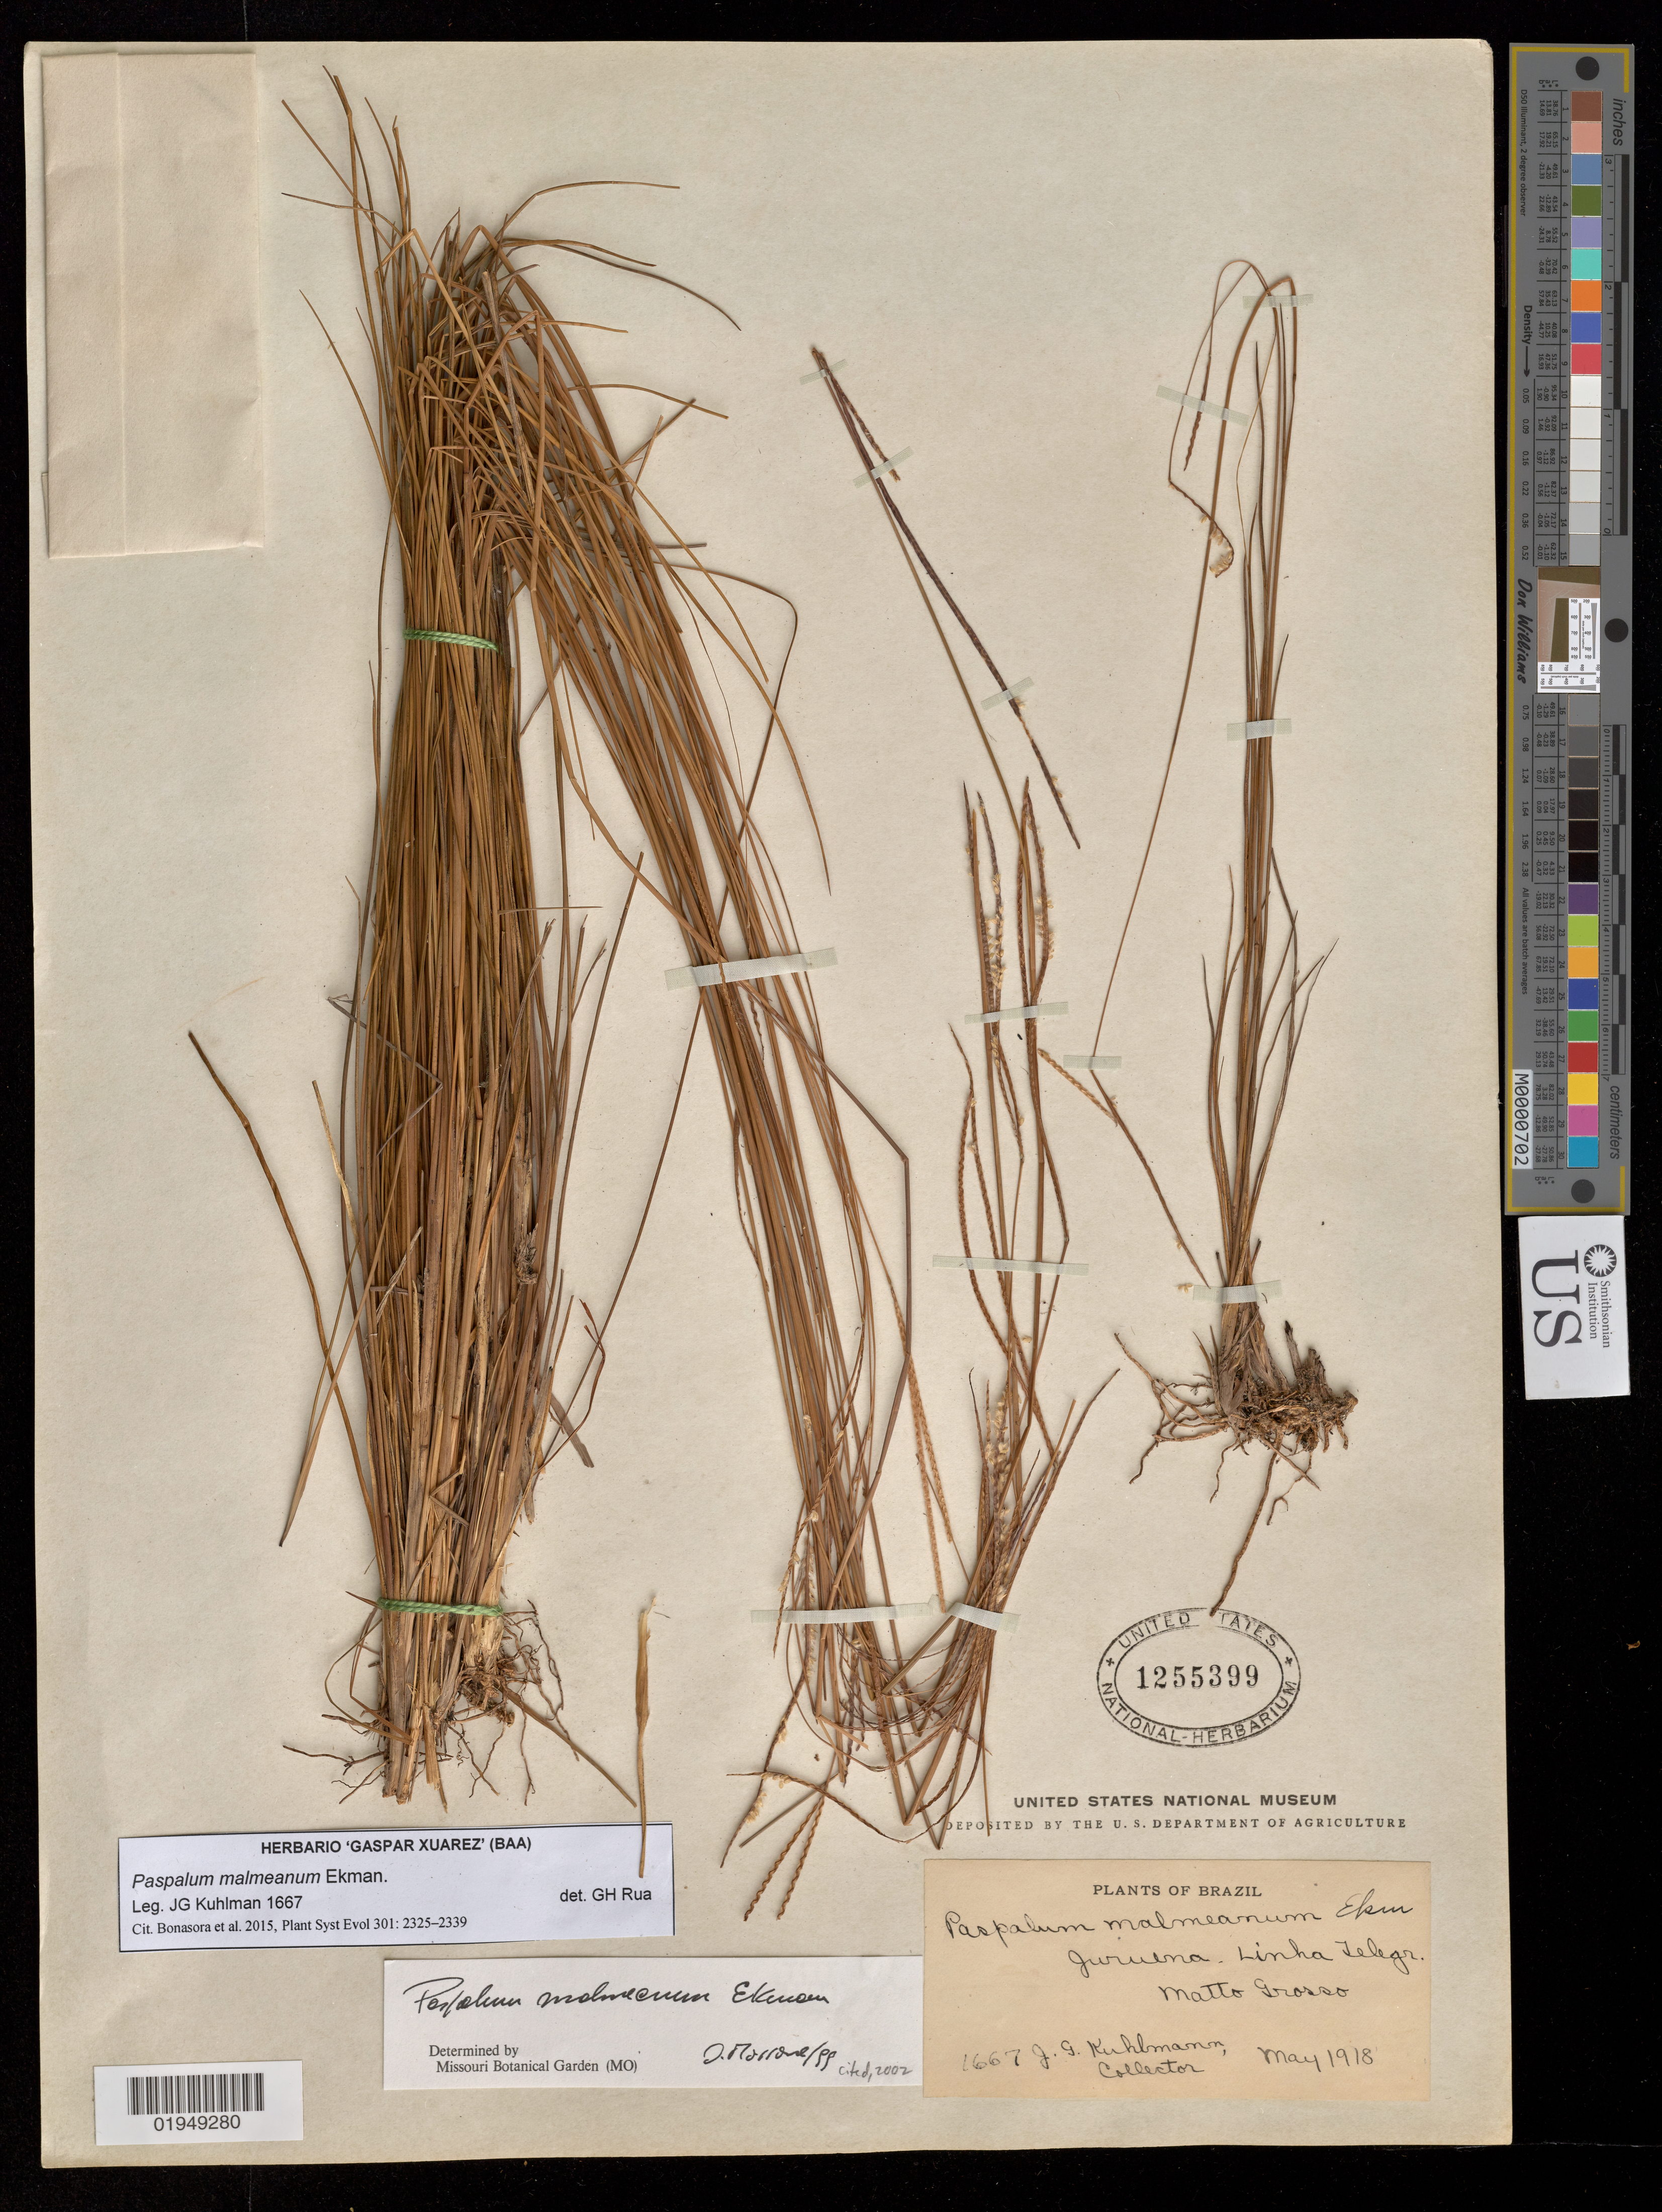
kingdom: Plantae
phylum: Tracheophyta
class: Liliopsida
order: Poales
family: Poaceae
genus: Paspalum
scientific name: Paspalum malmeanum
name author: Ekman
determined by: Rua, G. H.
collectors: J. G. Kuhlmann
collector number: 1667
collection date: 1918-05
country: Brazil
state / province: Mato Grosso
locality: Juruena Linha Teleg. Matto Grosso.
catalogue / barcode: US 1255399